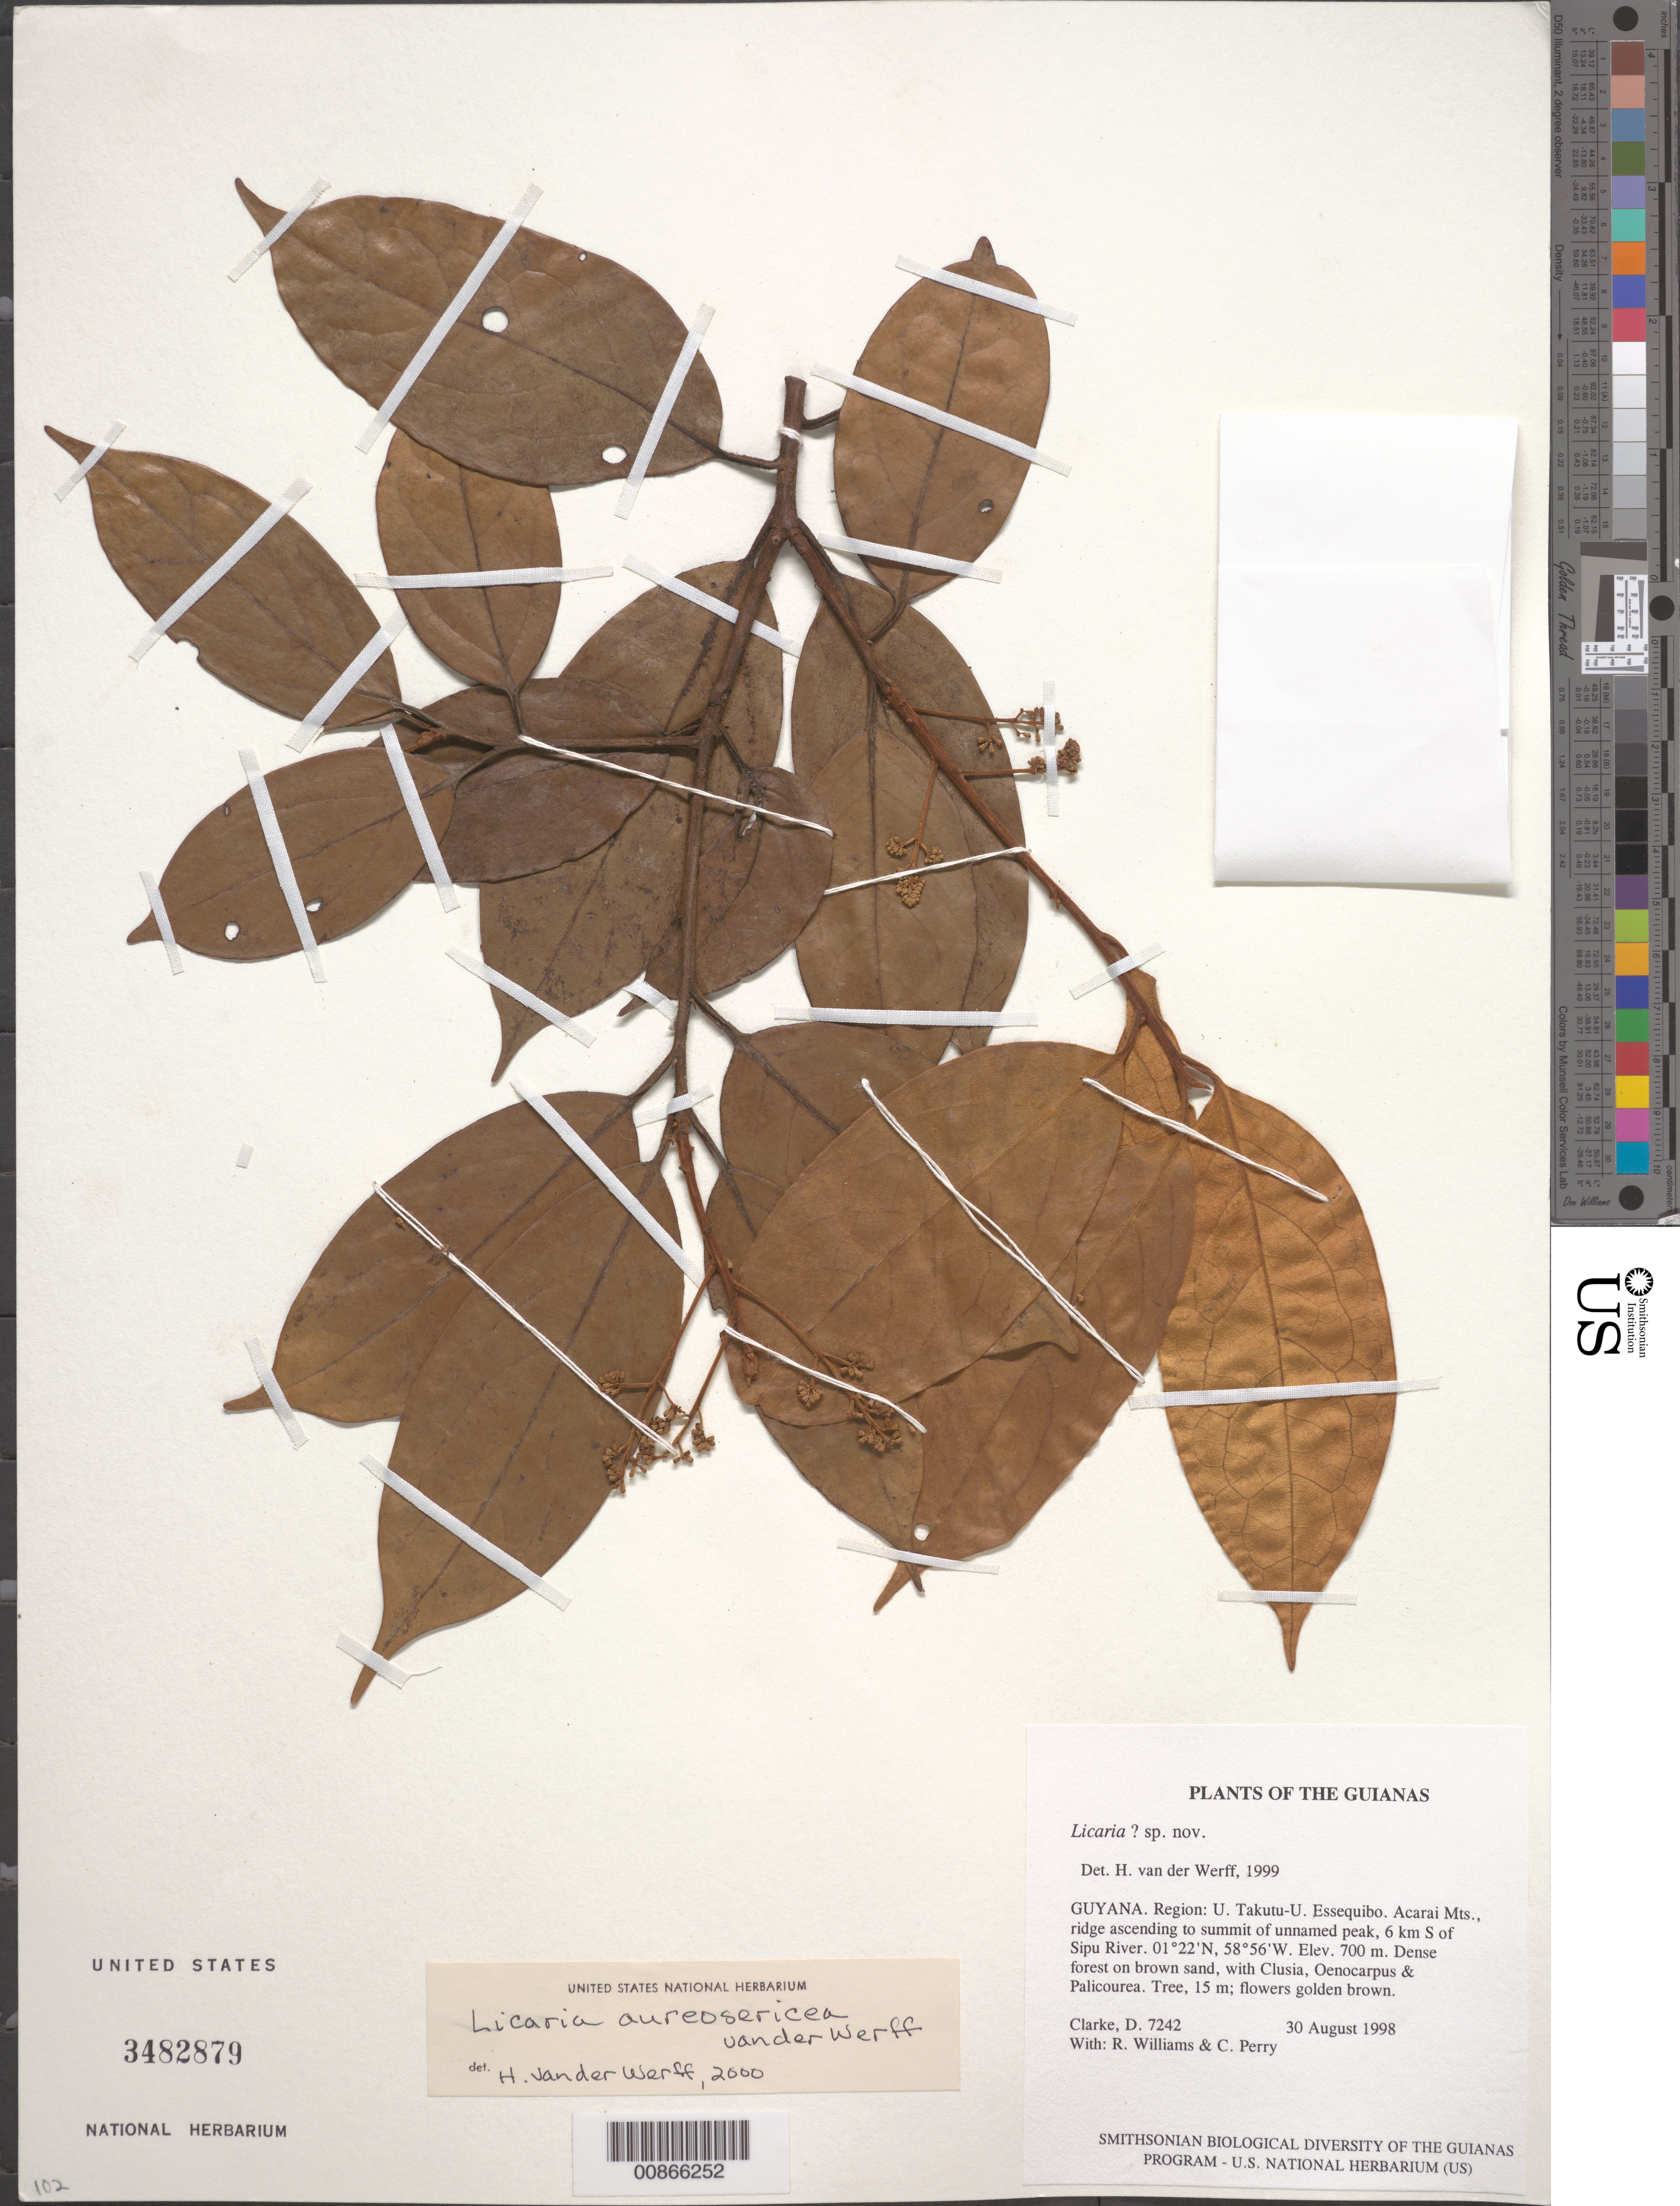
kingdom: Plantae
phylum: Tracheophyta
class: Magnoliopsida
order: Laurales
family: Lauraceae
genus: Licaria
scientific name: Licaria aureosericea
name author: van der Werff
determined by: van der Werff, H., (MO), Missouri Botanical Garden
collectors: H. D. Clarke, R. Williams & C. Perry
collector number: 7242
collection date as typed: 30 August 1998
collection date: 1998-08-30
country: Guyana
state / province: U. Takutu-U. Essequibo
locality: Acarai Mts., ridge ascending to summit of unnamed peak, 6 km S of Sipu River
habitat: Dense forest on brown sand, with Clusia, Oenocarpus & Palicourea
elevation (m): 700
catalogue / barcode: US 3482879